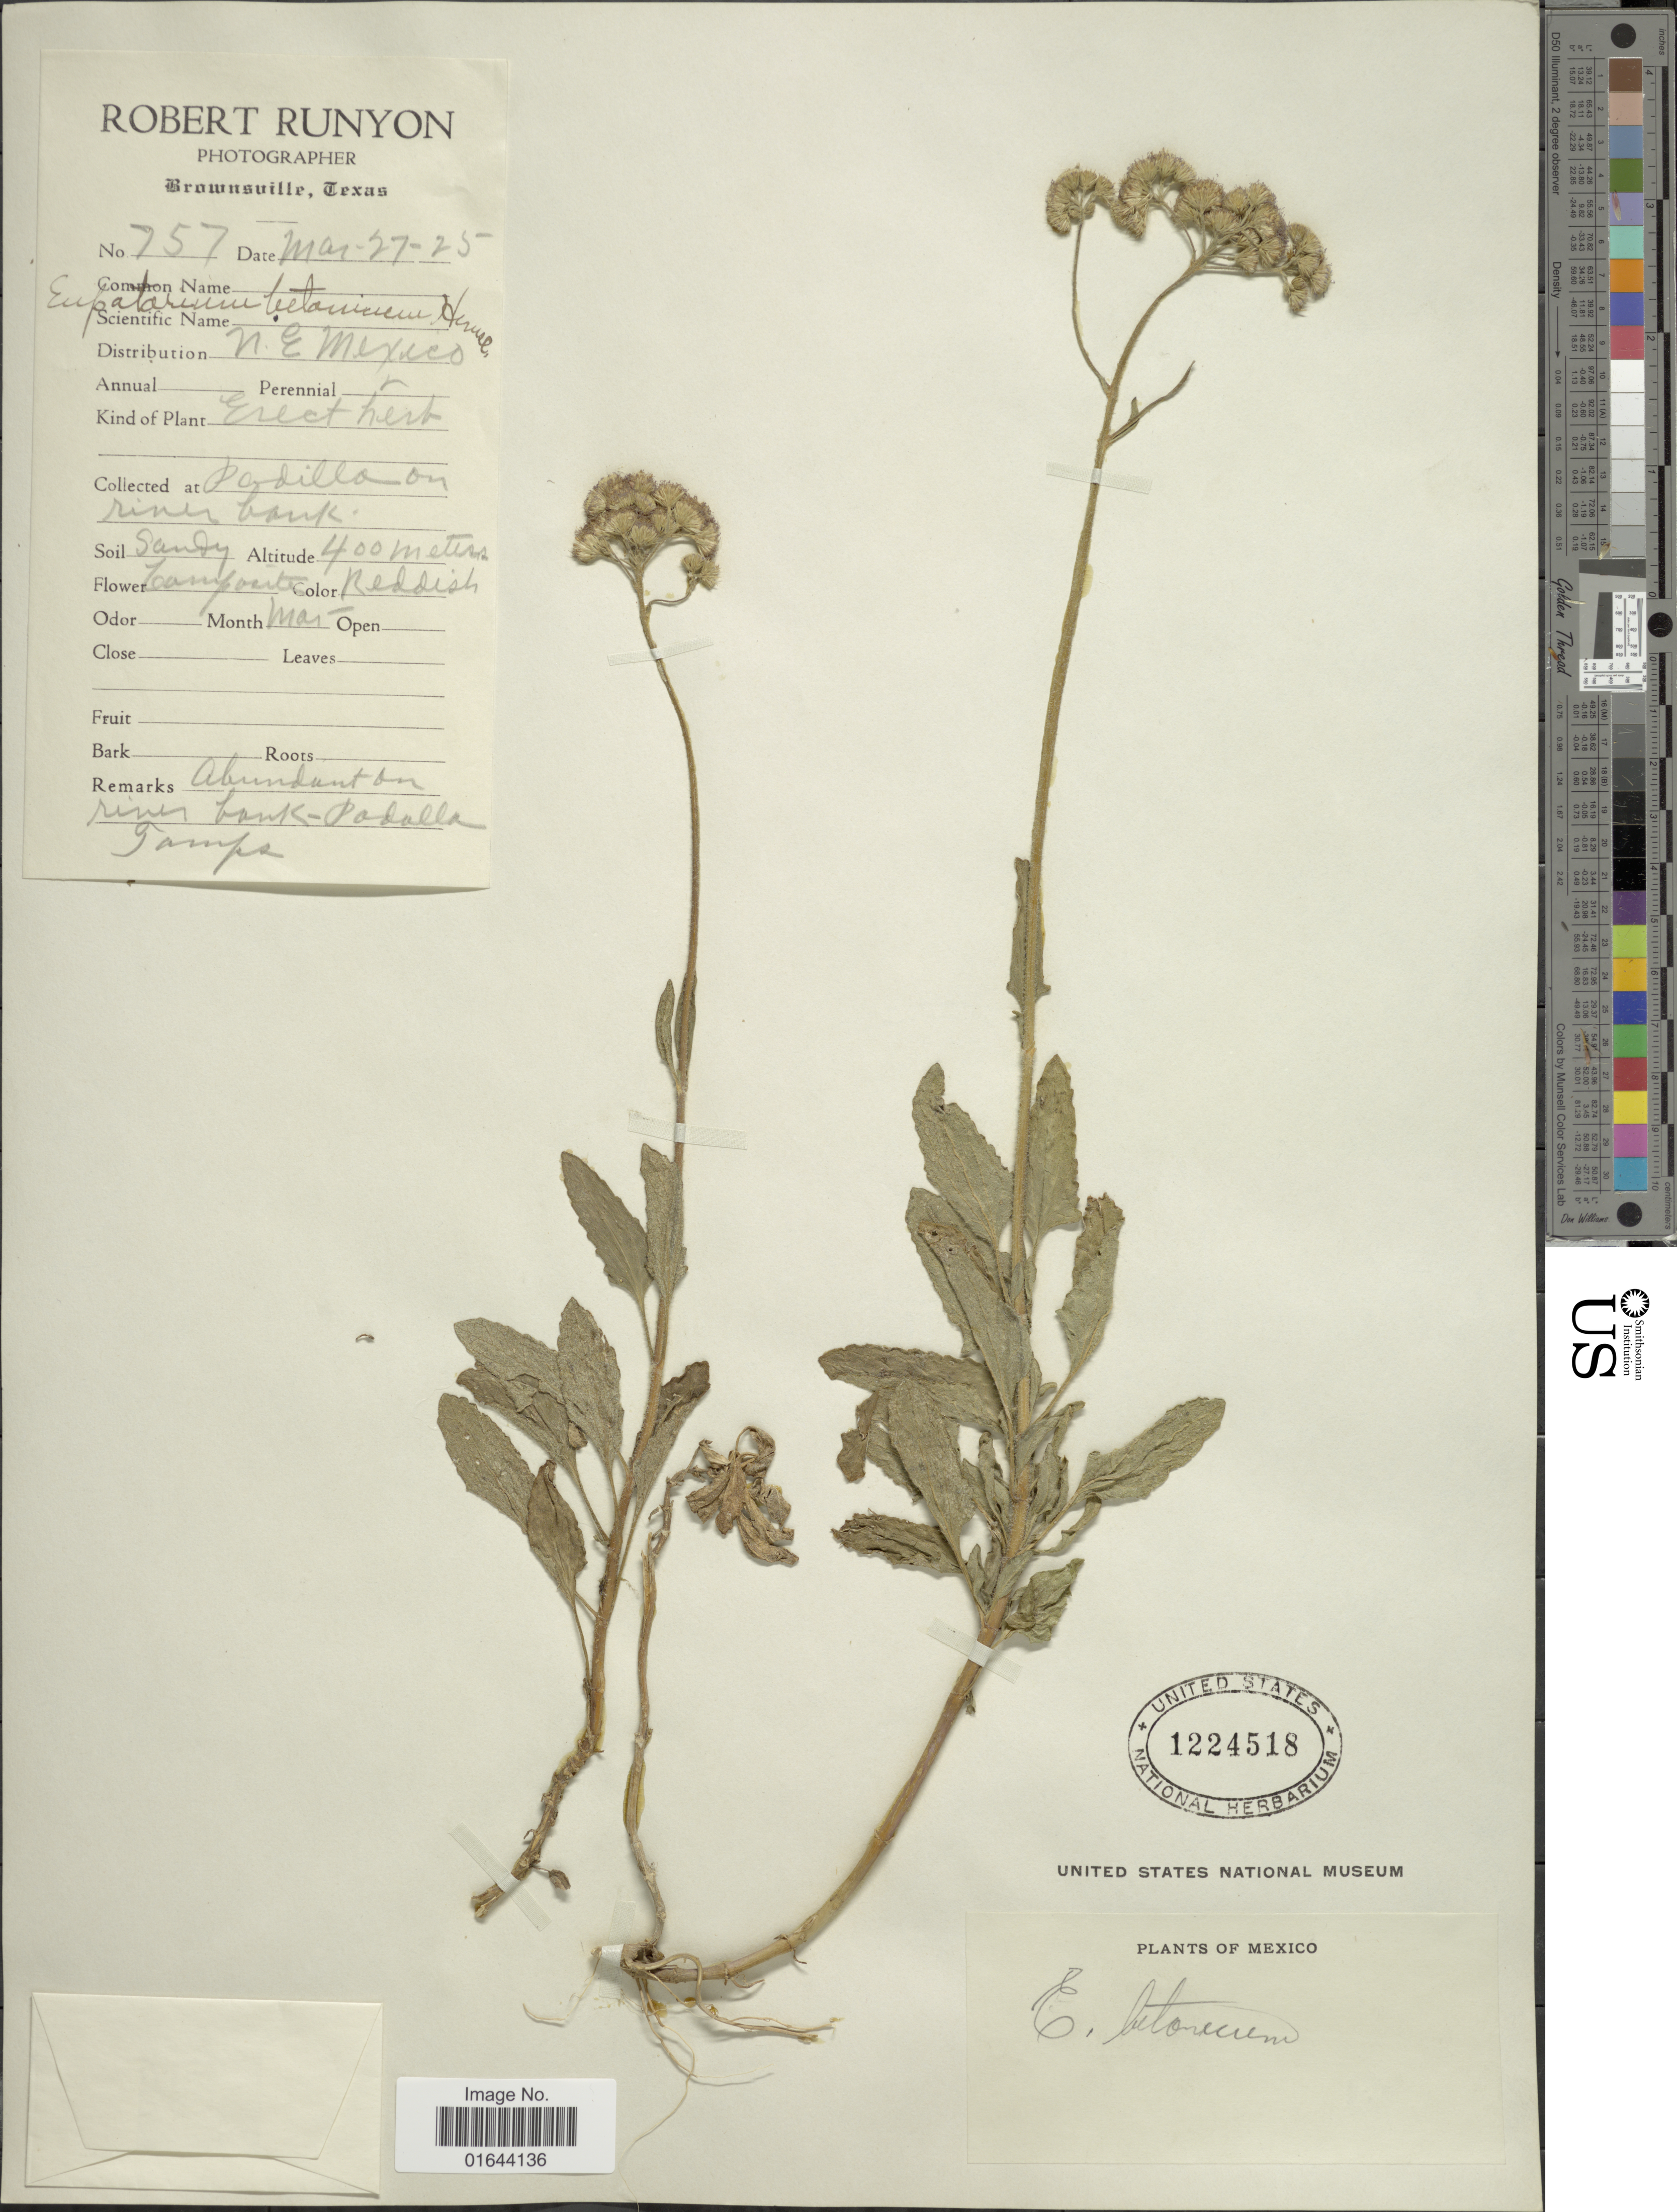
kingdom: Plantae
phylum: Tracheophyta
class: Magnoliopsida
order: Asterales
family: Asteraceae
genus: Conoclinium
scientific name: Conoclinium betonicifolium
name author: (Mill.) R.M. King & H. Rob.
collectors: R. Runyon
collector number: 757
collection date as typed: Transcribed d/m/y: 27/3/25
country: Mexico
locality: N.E. Mexico. Podilla on river bank. [interpreted]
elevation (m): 400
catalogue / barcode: US 1224518